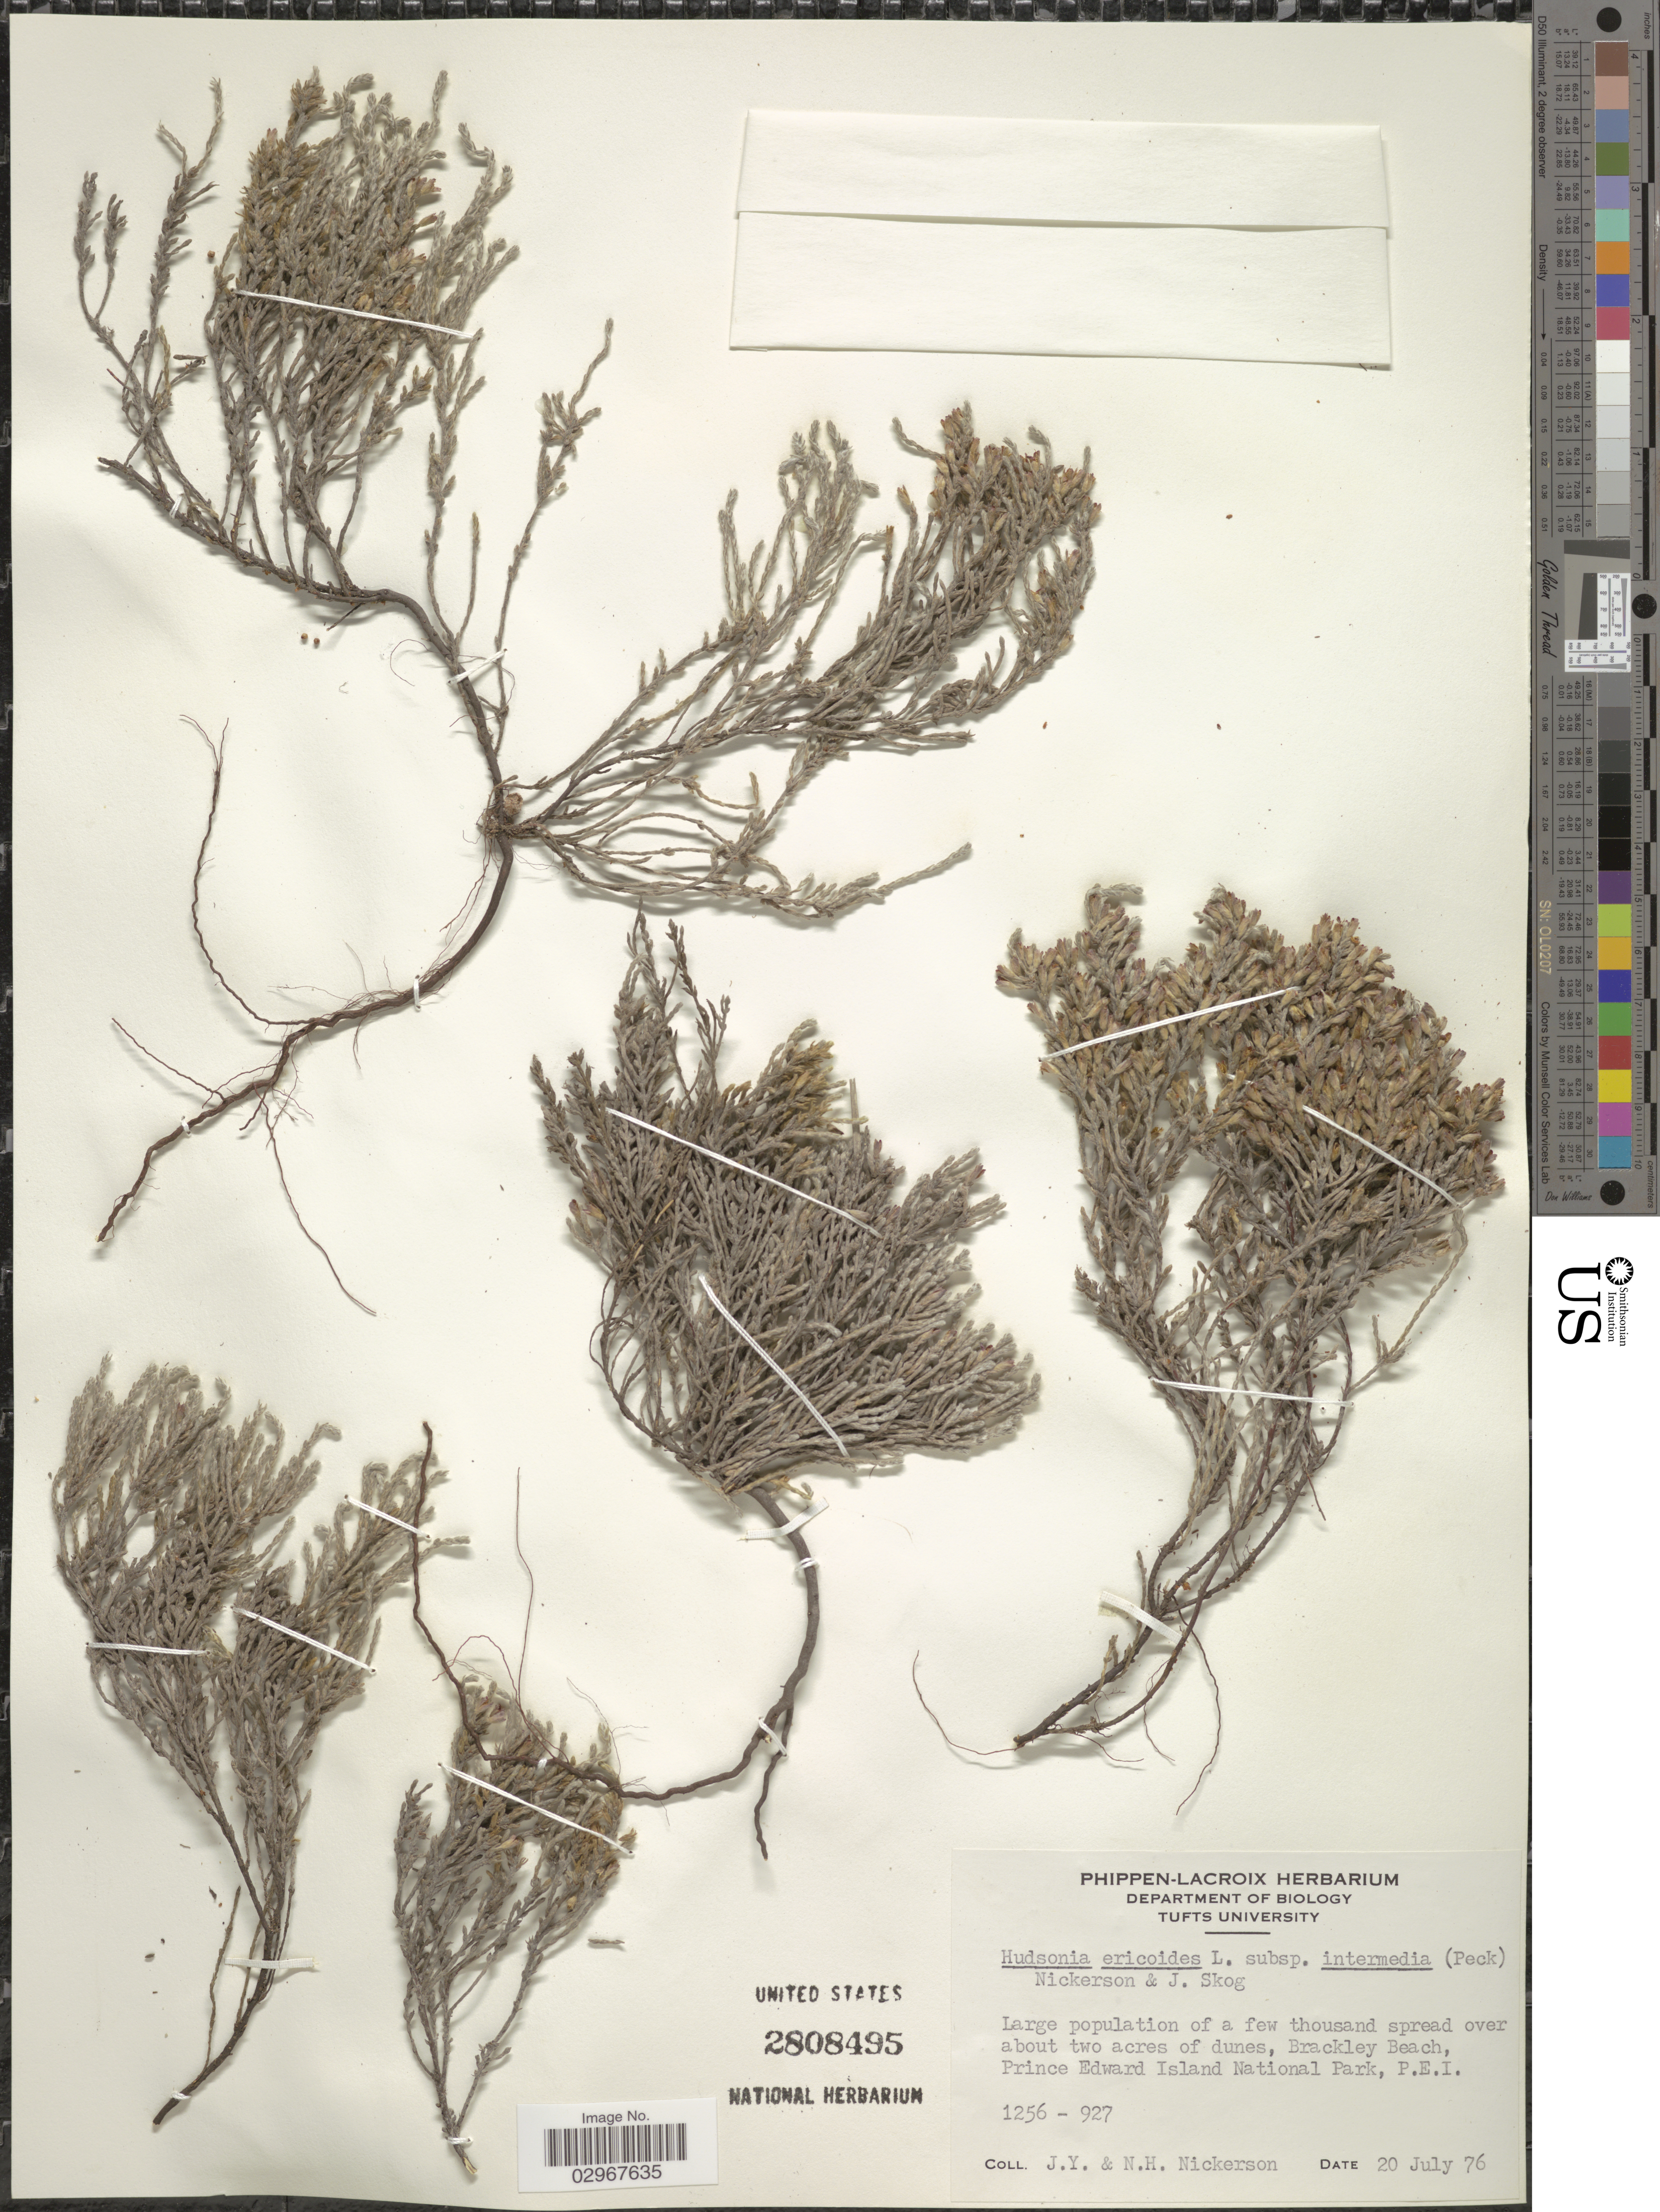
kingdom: Plantae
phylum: Tracheophyta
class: Magnoliopsida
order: Malvales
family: Cistaceae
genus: Hudsonia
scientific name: Hudsonia tomentosa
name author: Nutt.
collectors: J. Nickerson & N. Nickerson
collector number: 1256-927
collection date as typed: Transcribed d/m/y: 20/7/76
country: Canada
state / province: Prince Edward Island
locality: Brackley Beach, Prince Edward Island National Park, P.E.I.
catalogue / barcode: US 2808495